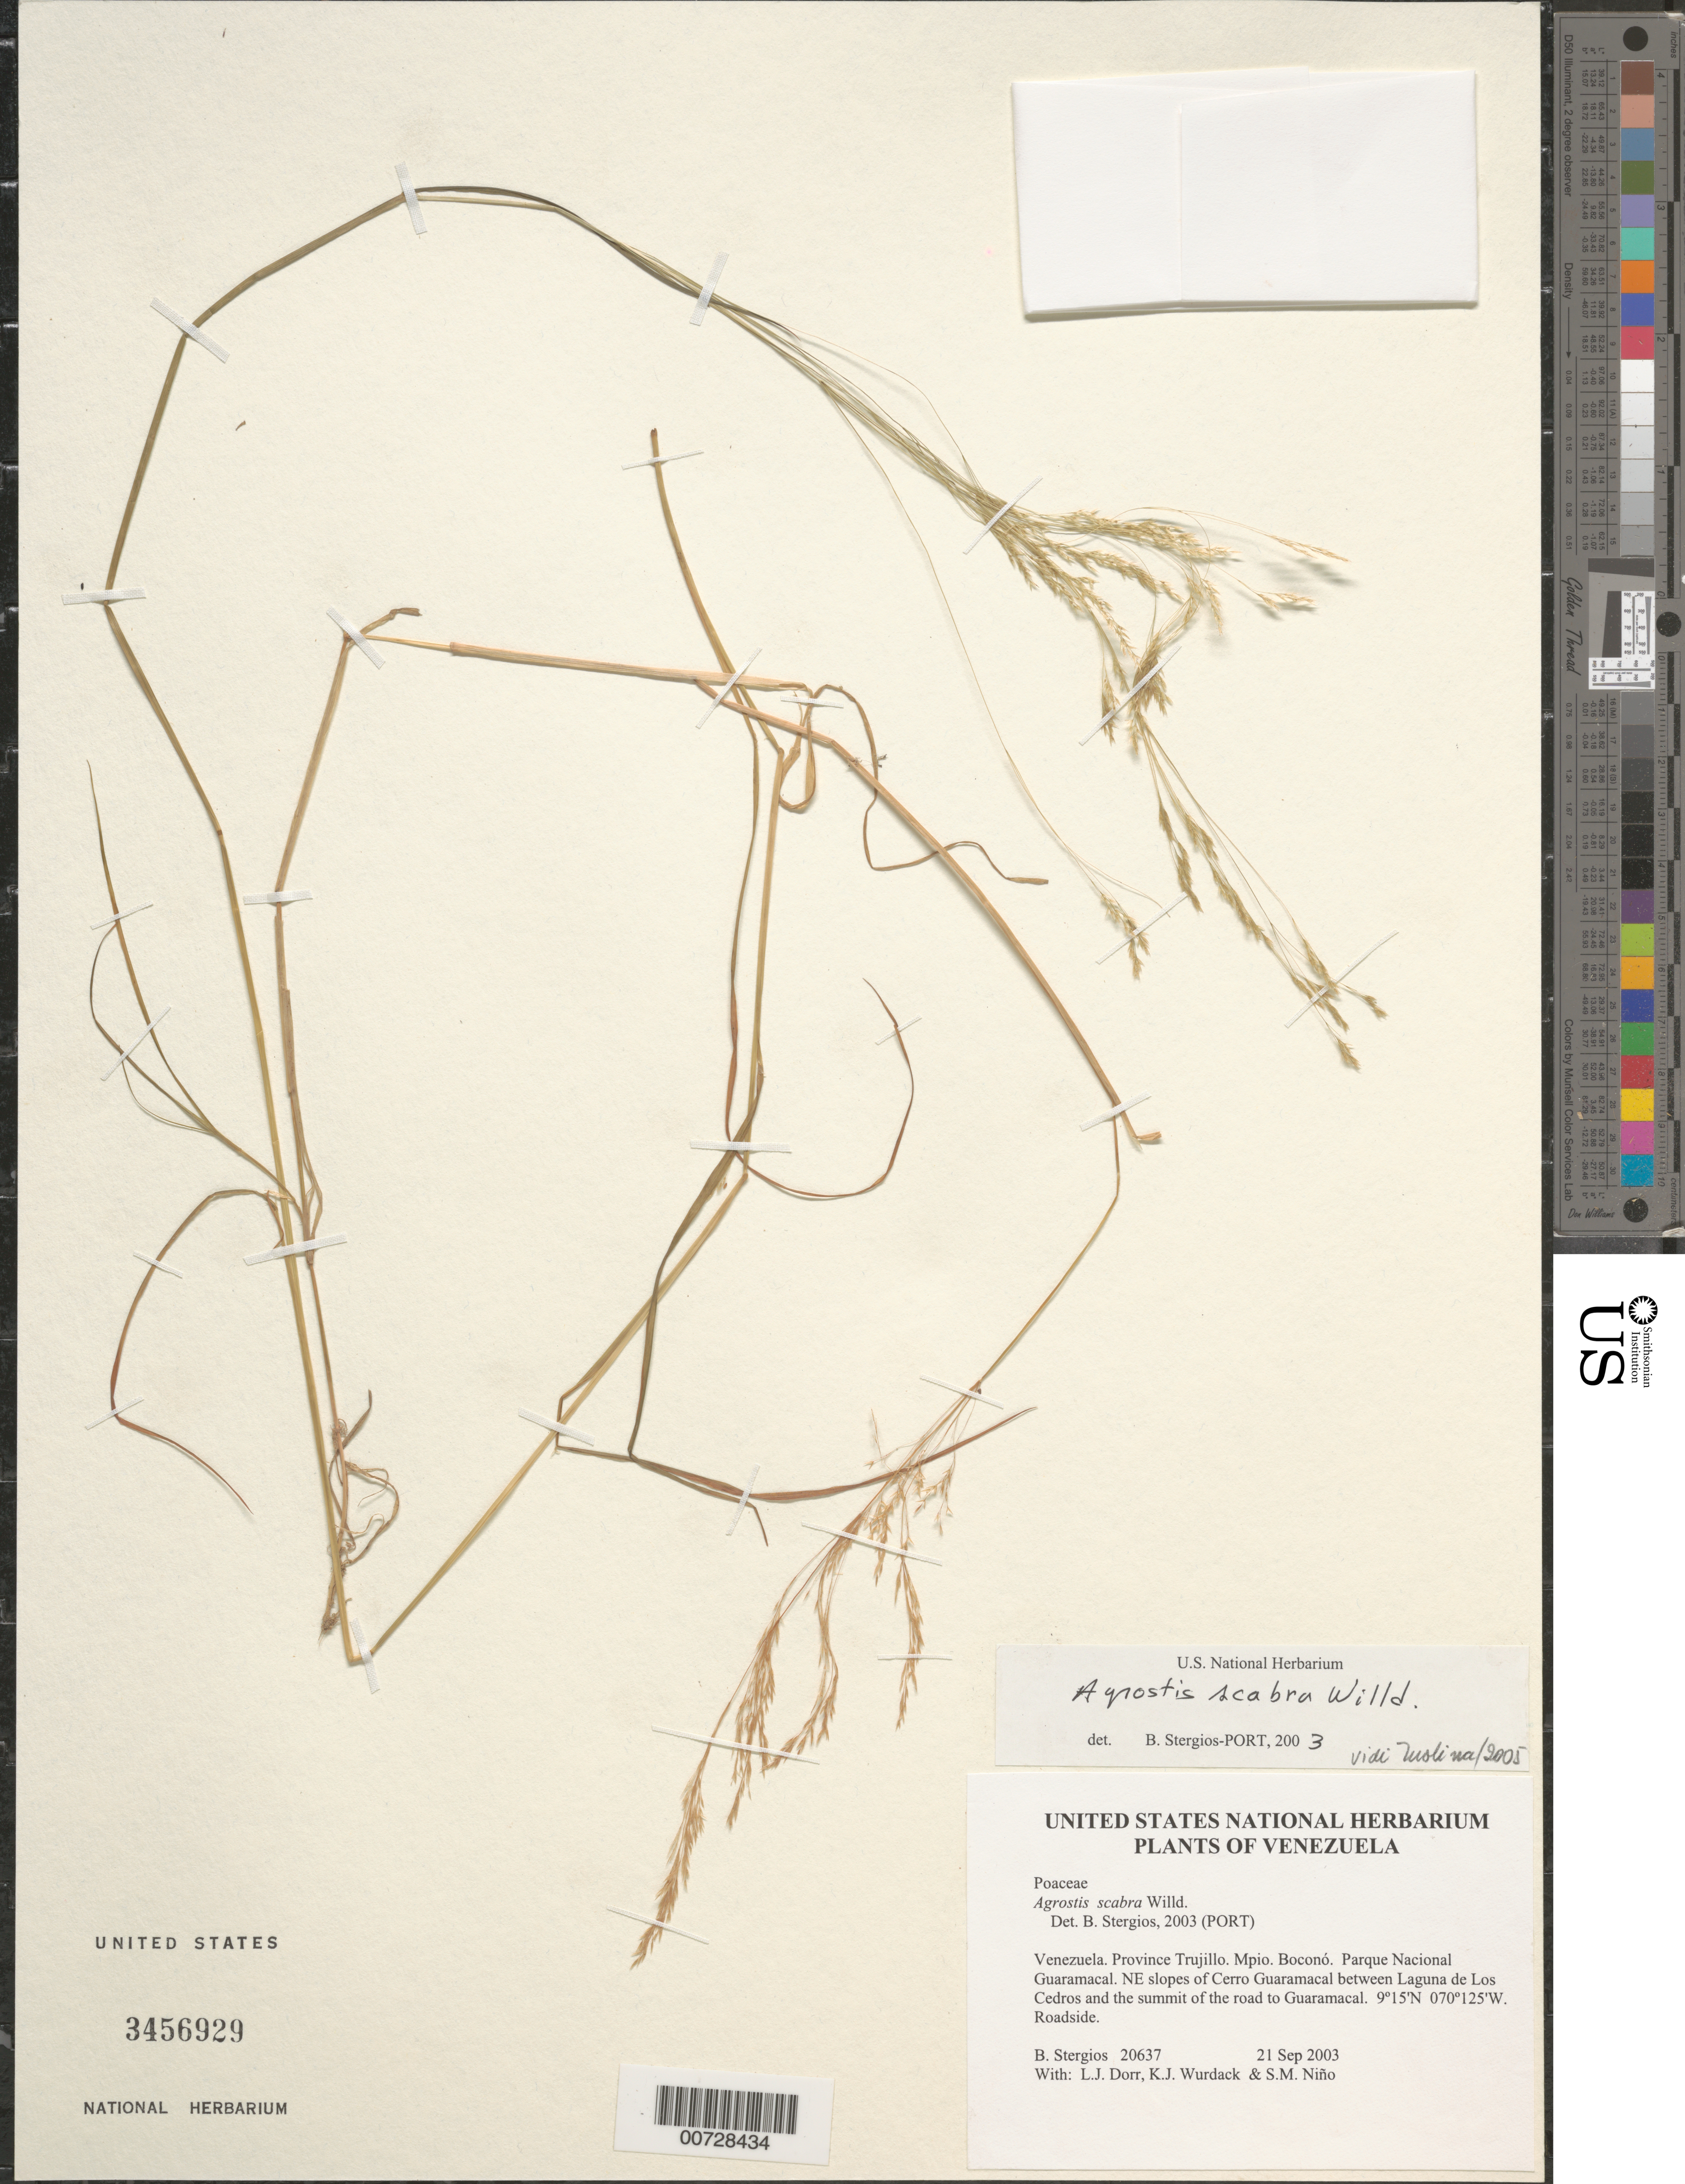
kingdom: Plantae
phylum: Tracheophyta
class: Liliopsida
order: Poales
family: Poaceae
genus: Agrostis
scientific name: Agrostis scabra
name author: Willd.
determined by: Stergios, B. G.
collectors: B. G. Stergios, L. J. Dorr, K. Wurdack & S. M. Niño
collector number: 20637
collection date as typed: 21 Sep 2003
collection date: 2003-09-21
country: Venezuela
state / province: Trujillo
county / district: Boconó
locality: Parque Nacional Guaramacal. NE slopes of Cerro Guaramacal between Laguna de Los Cedros and the summit of the road to Guaramacal.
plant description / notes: PORT, US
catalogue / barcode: US 3456929